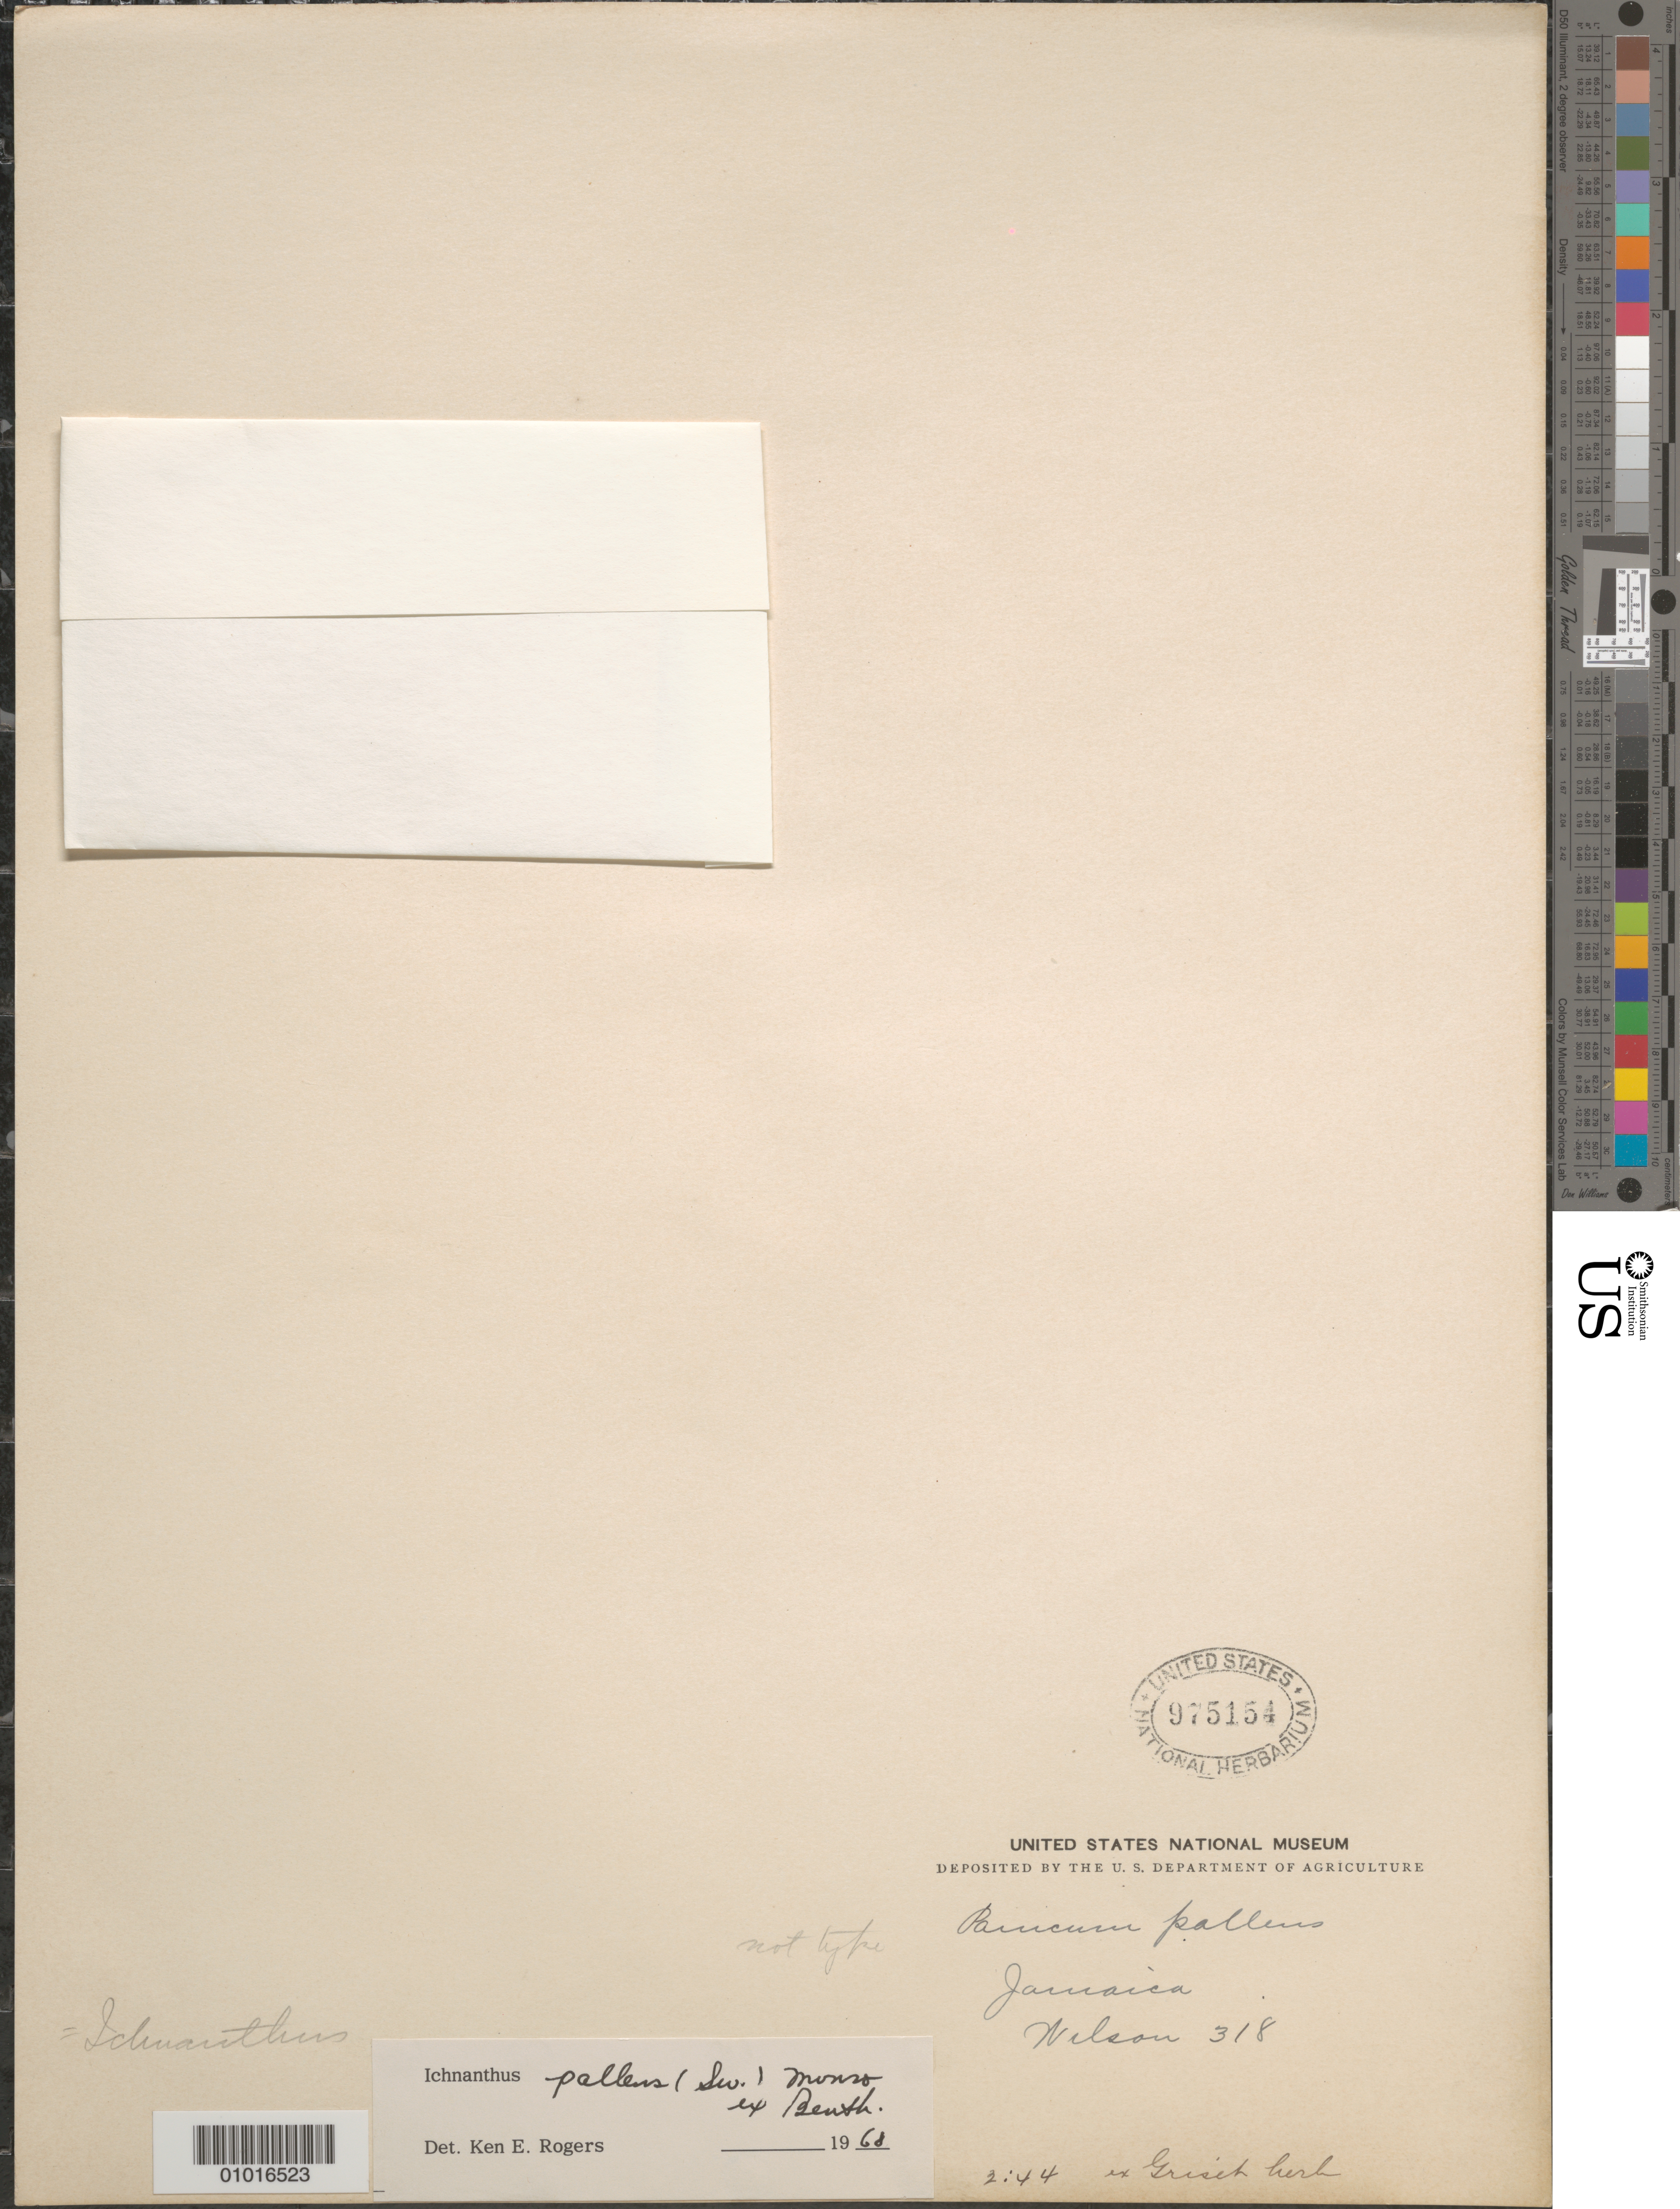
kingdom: Plantae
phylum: Tracheophyta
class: Liliopsida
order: Poales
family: Poaceae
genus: Ichnanthus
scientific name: Ichnanthus pallens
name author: (Sw.) Munro ex Benth.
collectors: -- Wilson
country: Jamaica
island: Jamaica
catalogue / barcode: US 975154